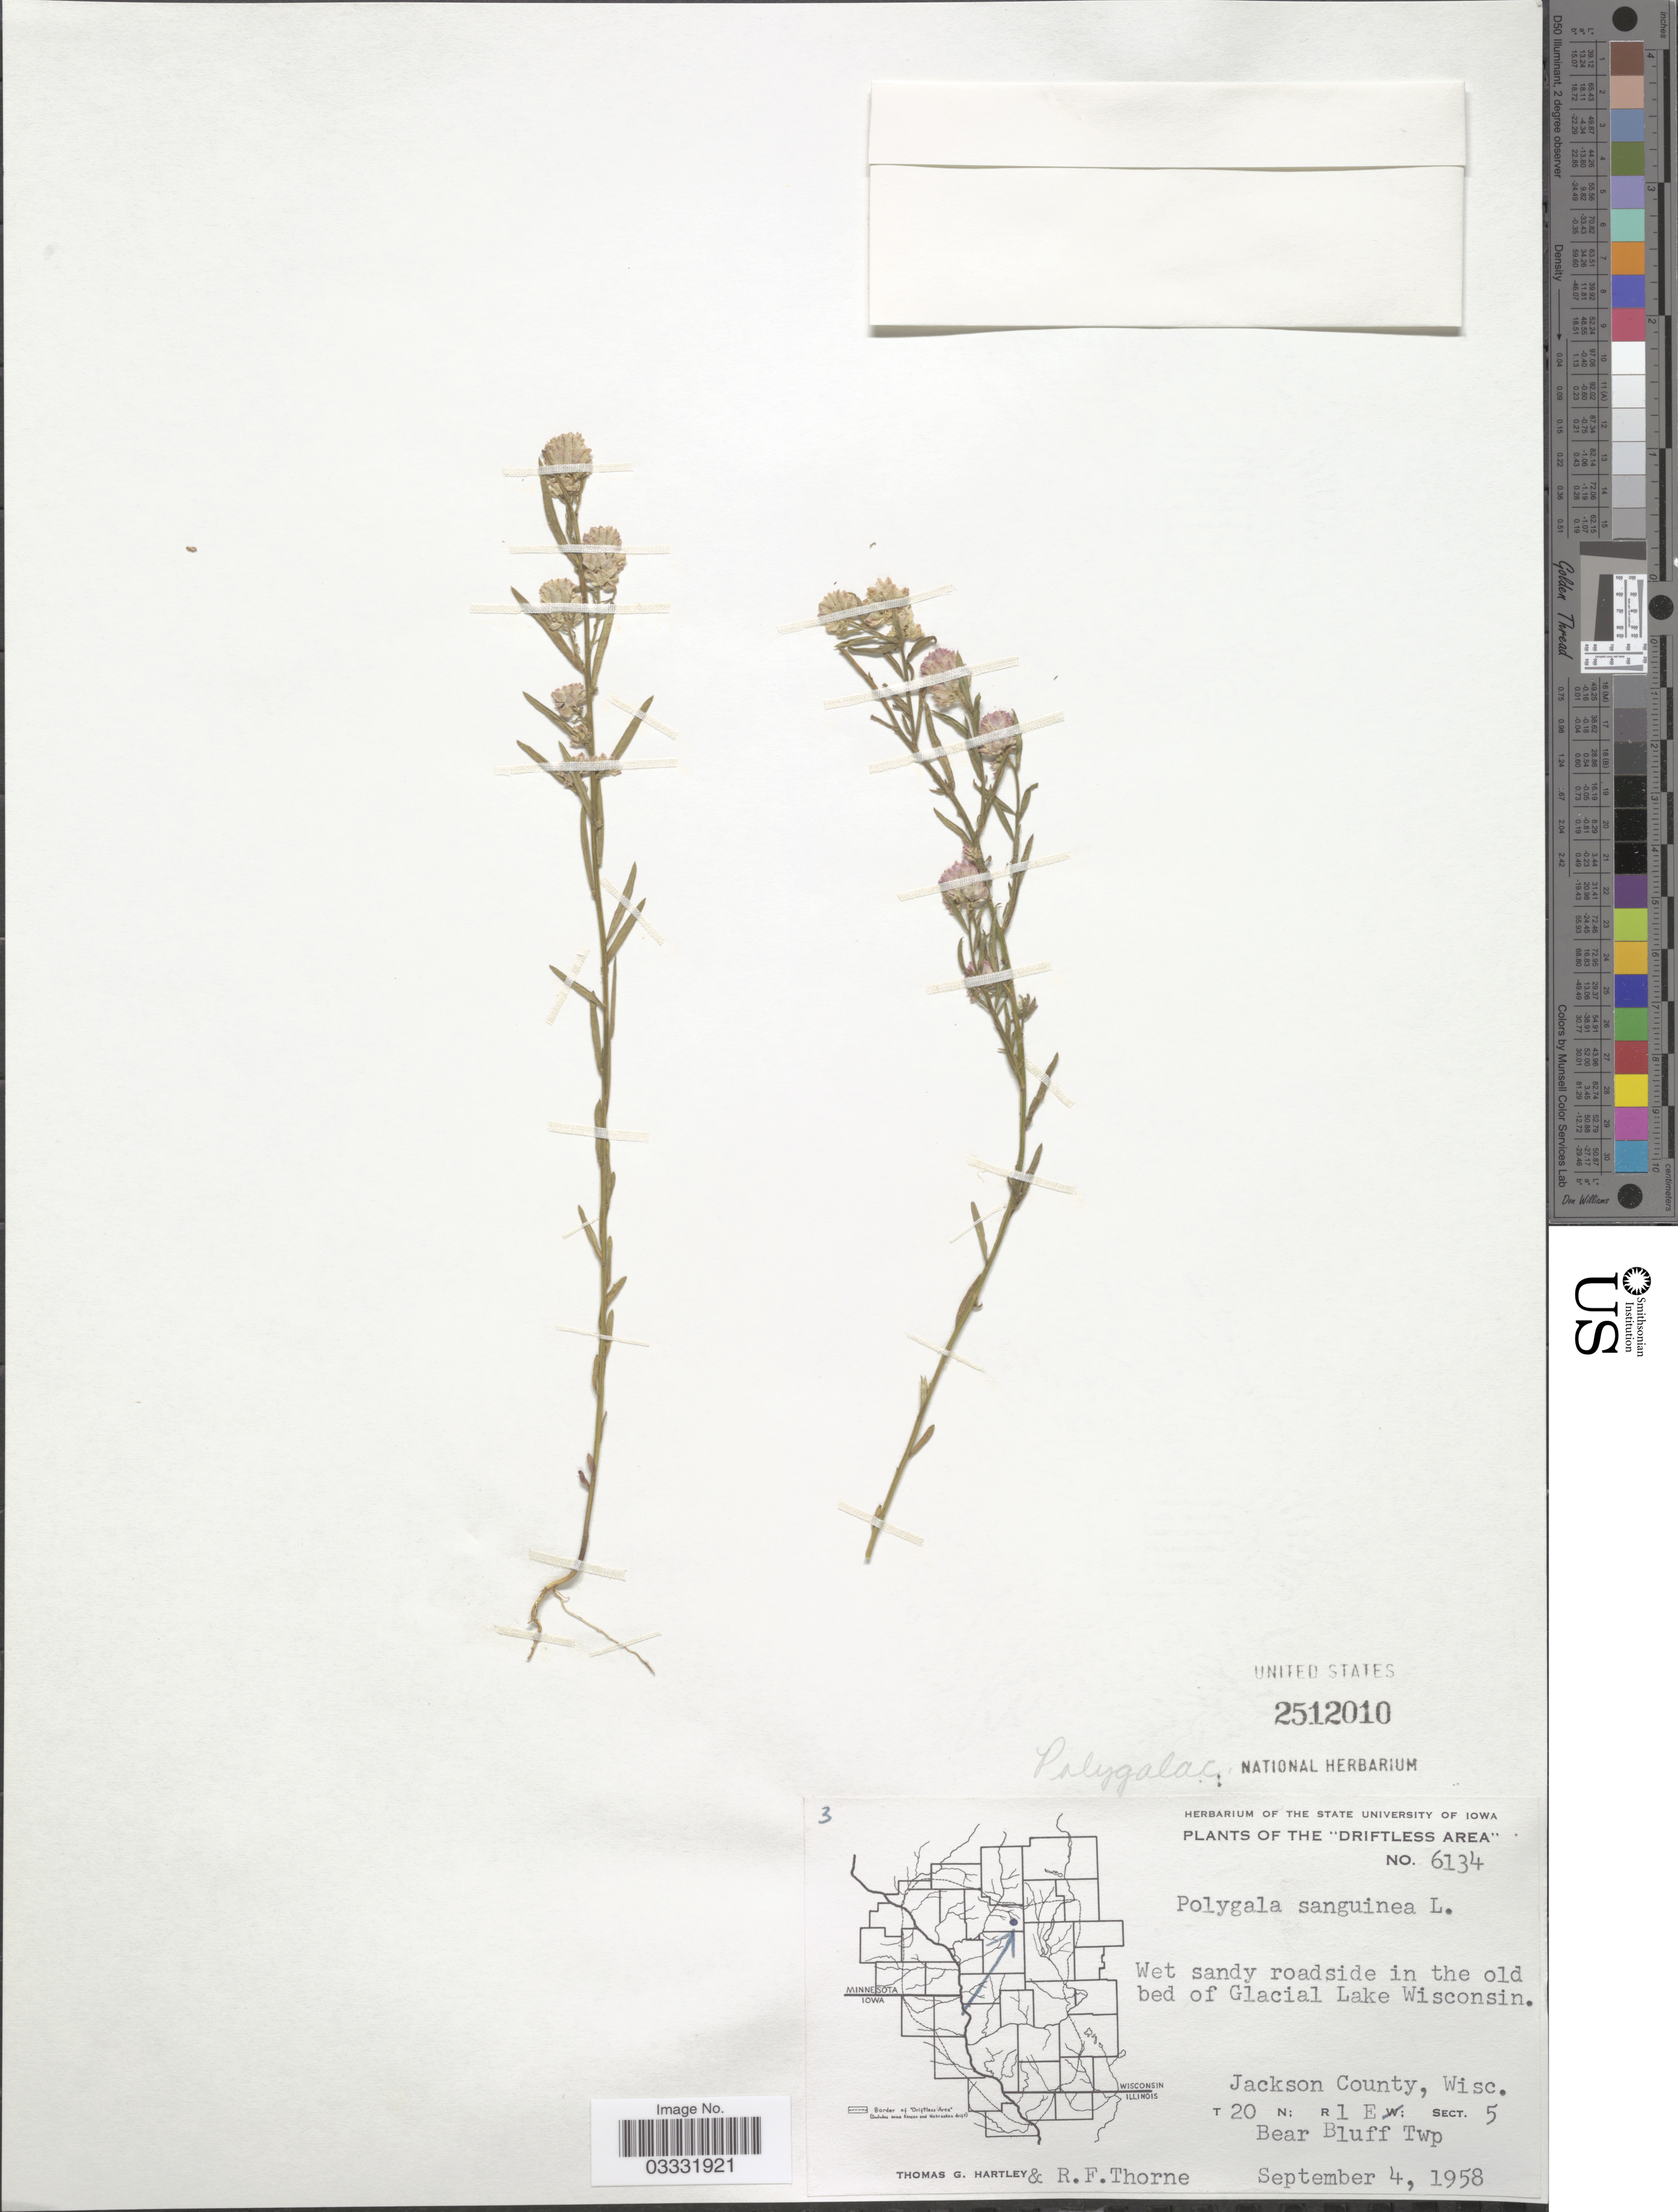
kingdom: Plantae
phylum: Tracheophyta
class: Magnoliopsida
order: Fabales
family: Polygalaceae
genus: Polygala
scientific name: Polygala sanguinea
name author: L.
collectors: T. G. Hartley & R. Thorne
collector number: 6134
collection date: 1958-09-04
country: United States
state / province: Wisconsin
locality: The "Driftless Area". Wet sandy roadside in the old bed of Glacial Lake Wisconsin. Jackson County. T 20 N; R 1 E; Sect. 5 Bear Bluff Twp.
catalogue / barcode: US 2512010